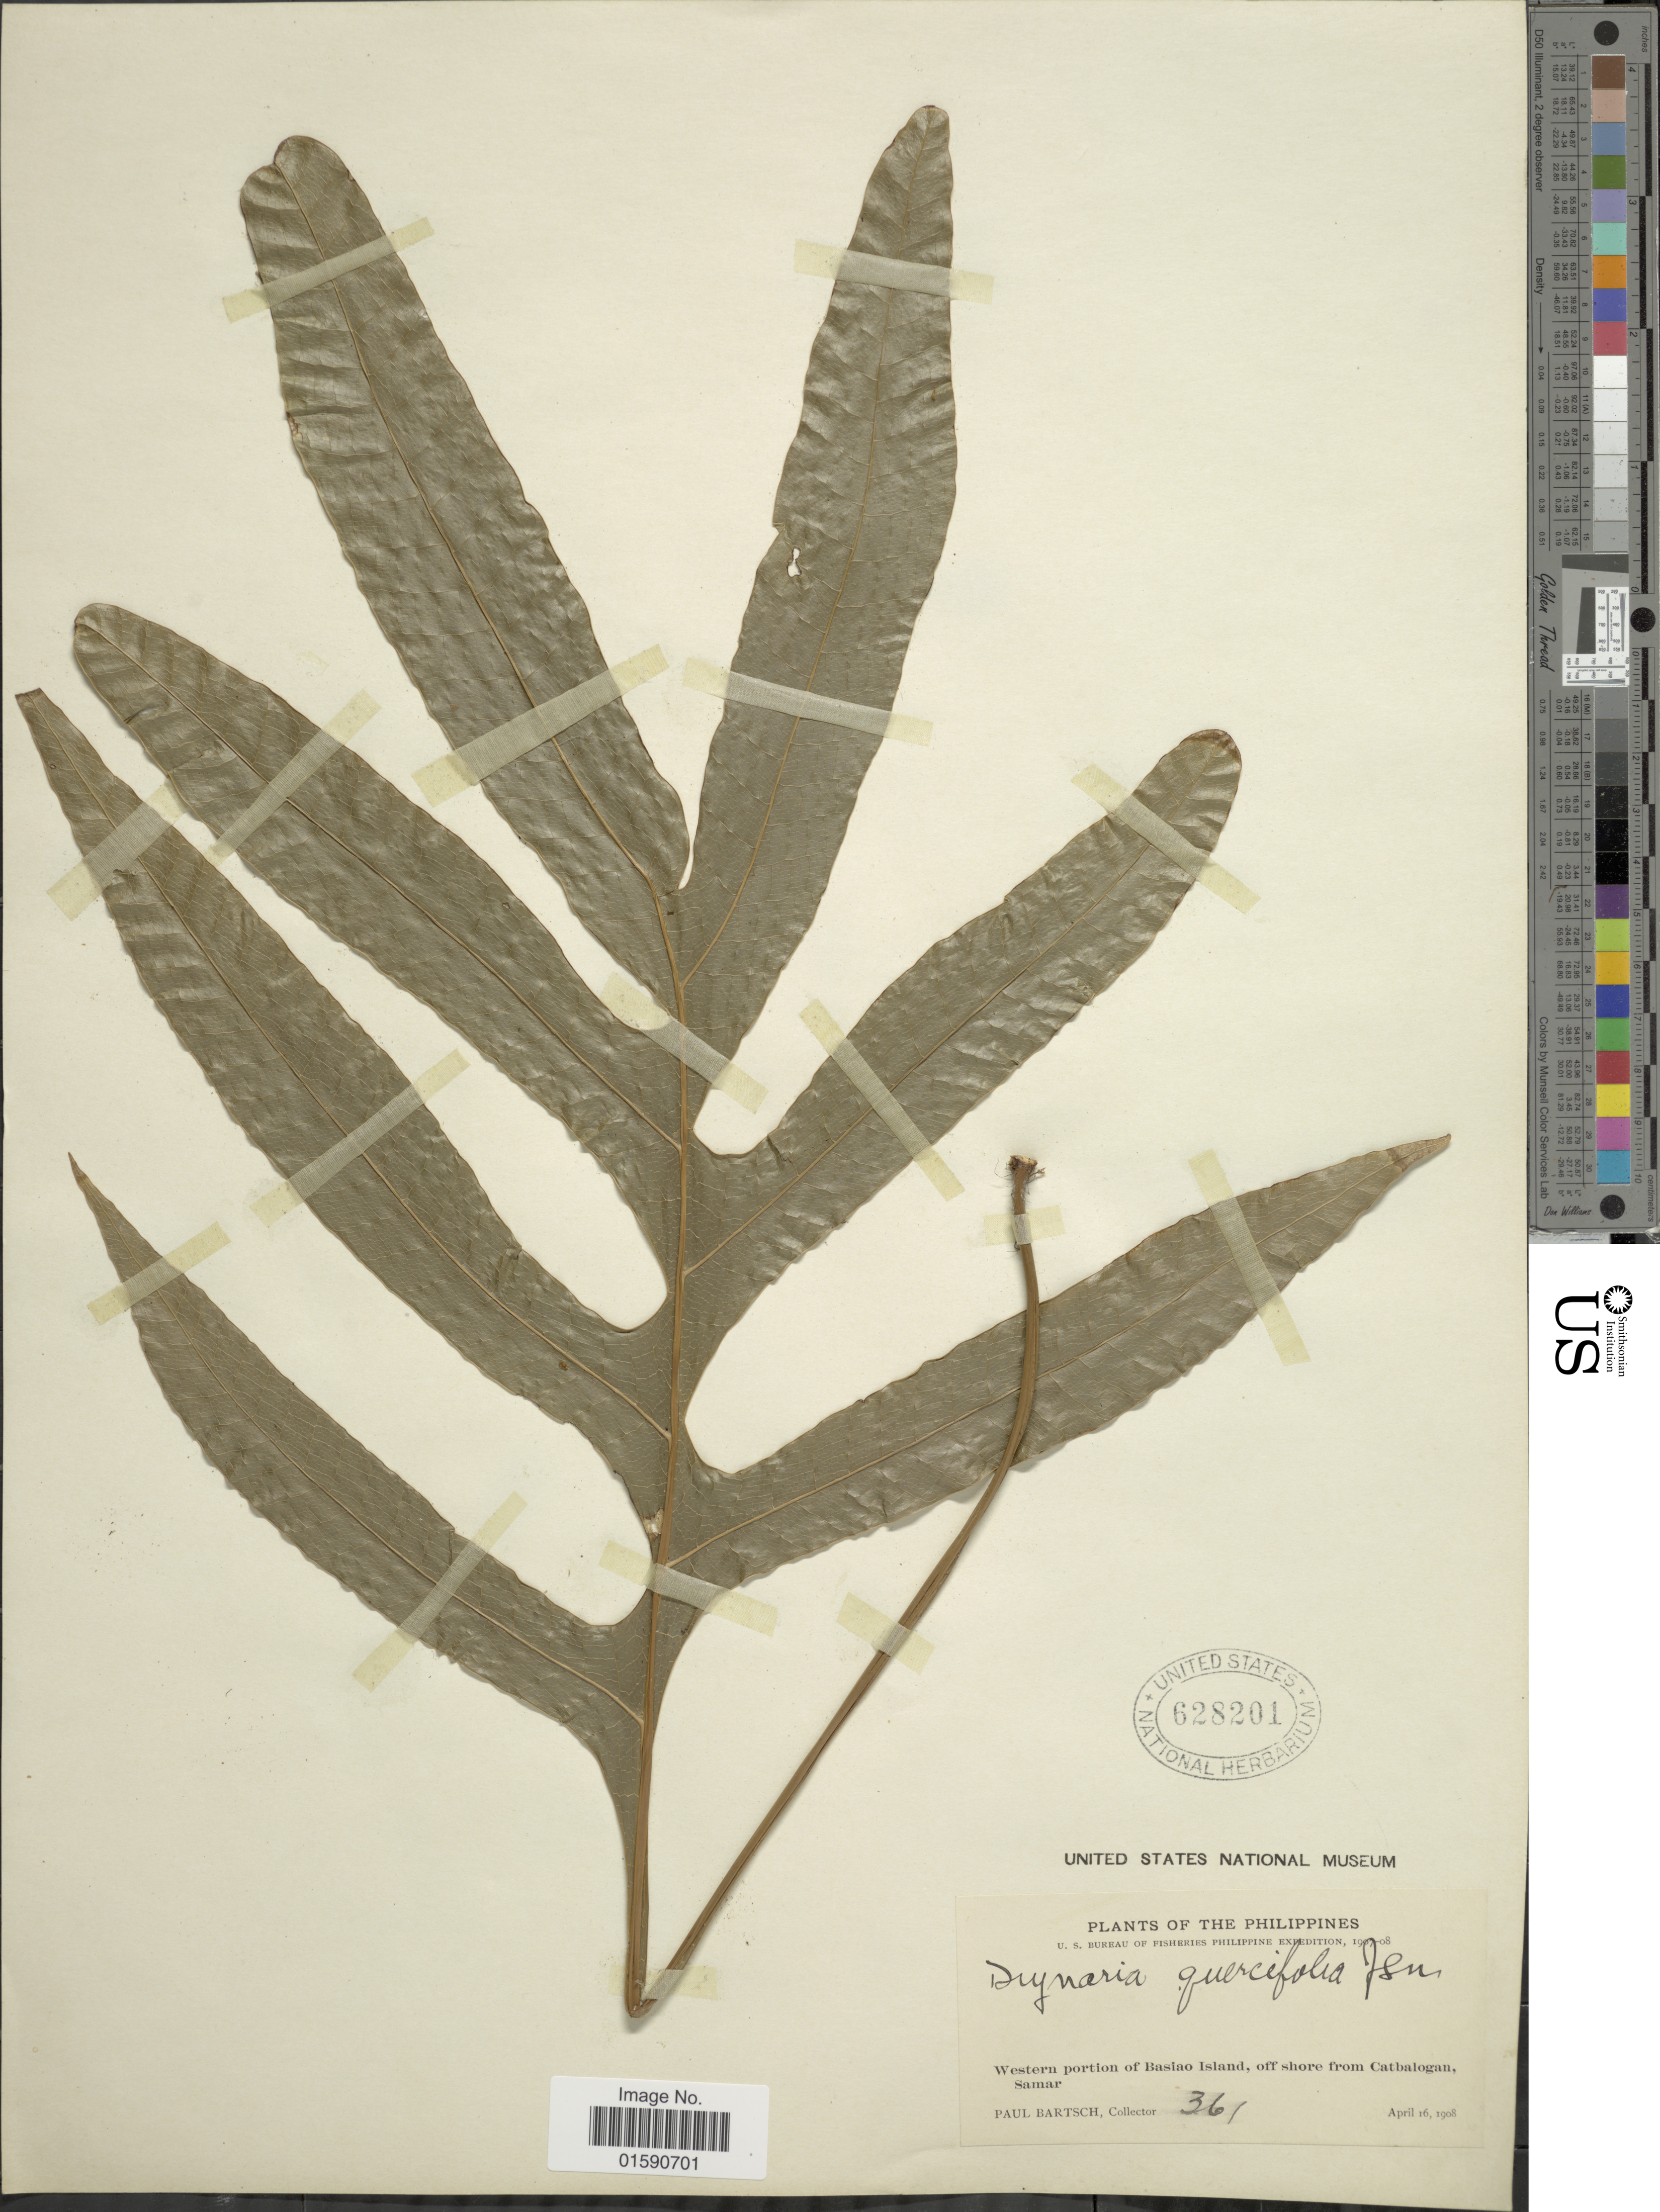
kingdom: Plantae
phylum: Tracheophyta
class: Polypodiopsida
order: Polypodiales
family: Polypodiaceae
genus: Drynaria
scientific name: Drynaria quercifolia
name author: (L.) J. Sm.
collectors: P. Bartsch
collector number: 361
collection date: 1908-04-16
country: Philippines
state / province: Eastern Visayas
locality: Western portion of Basiao Island, off shore from Catbalogan, Samar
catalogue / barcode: US 628201